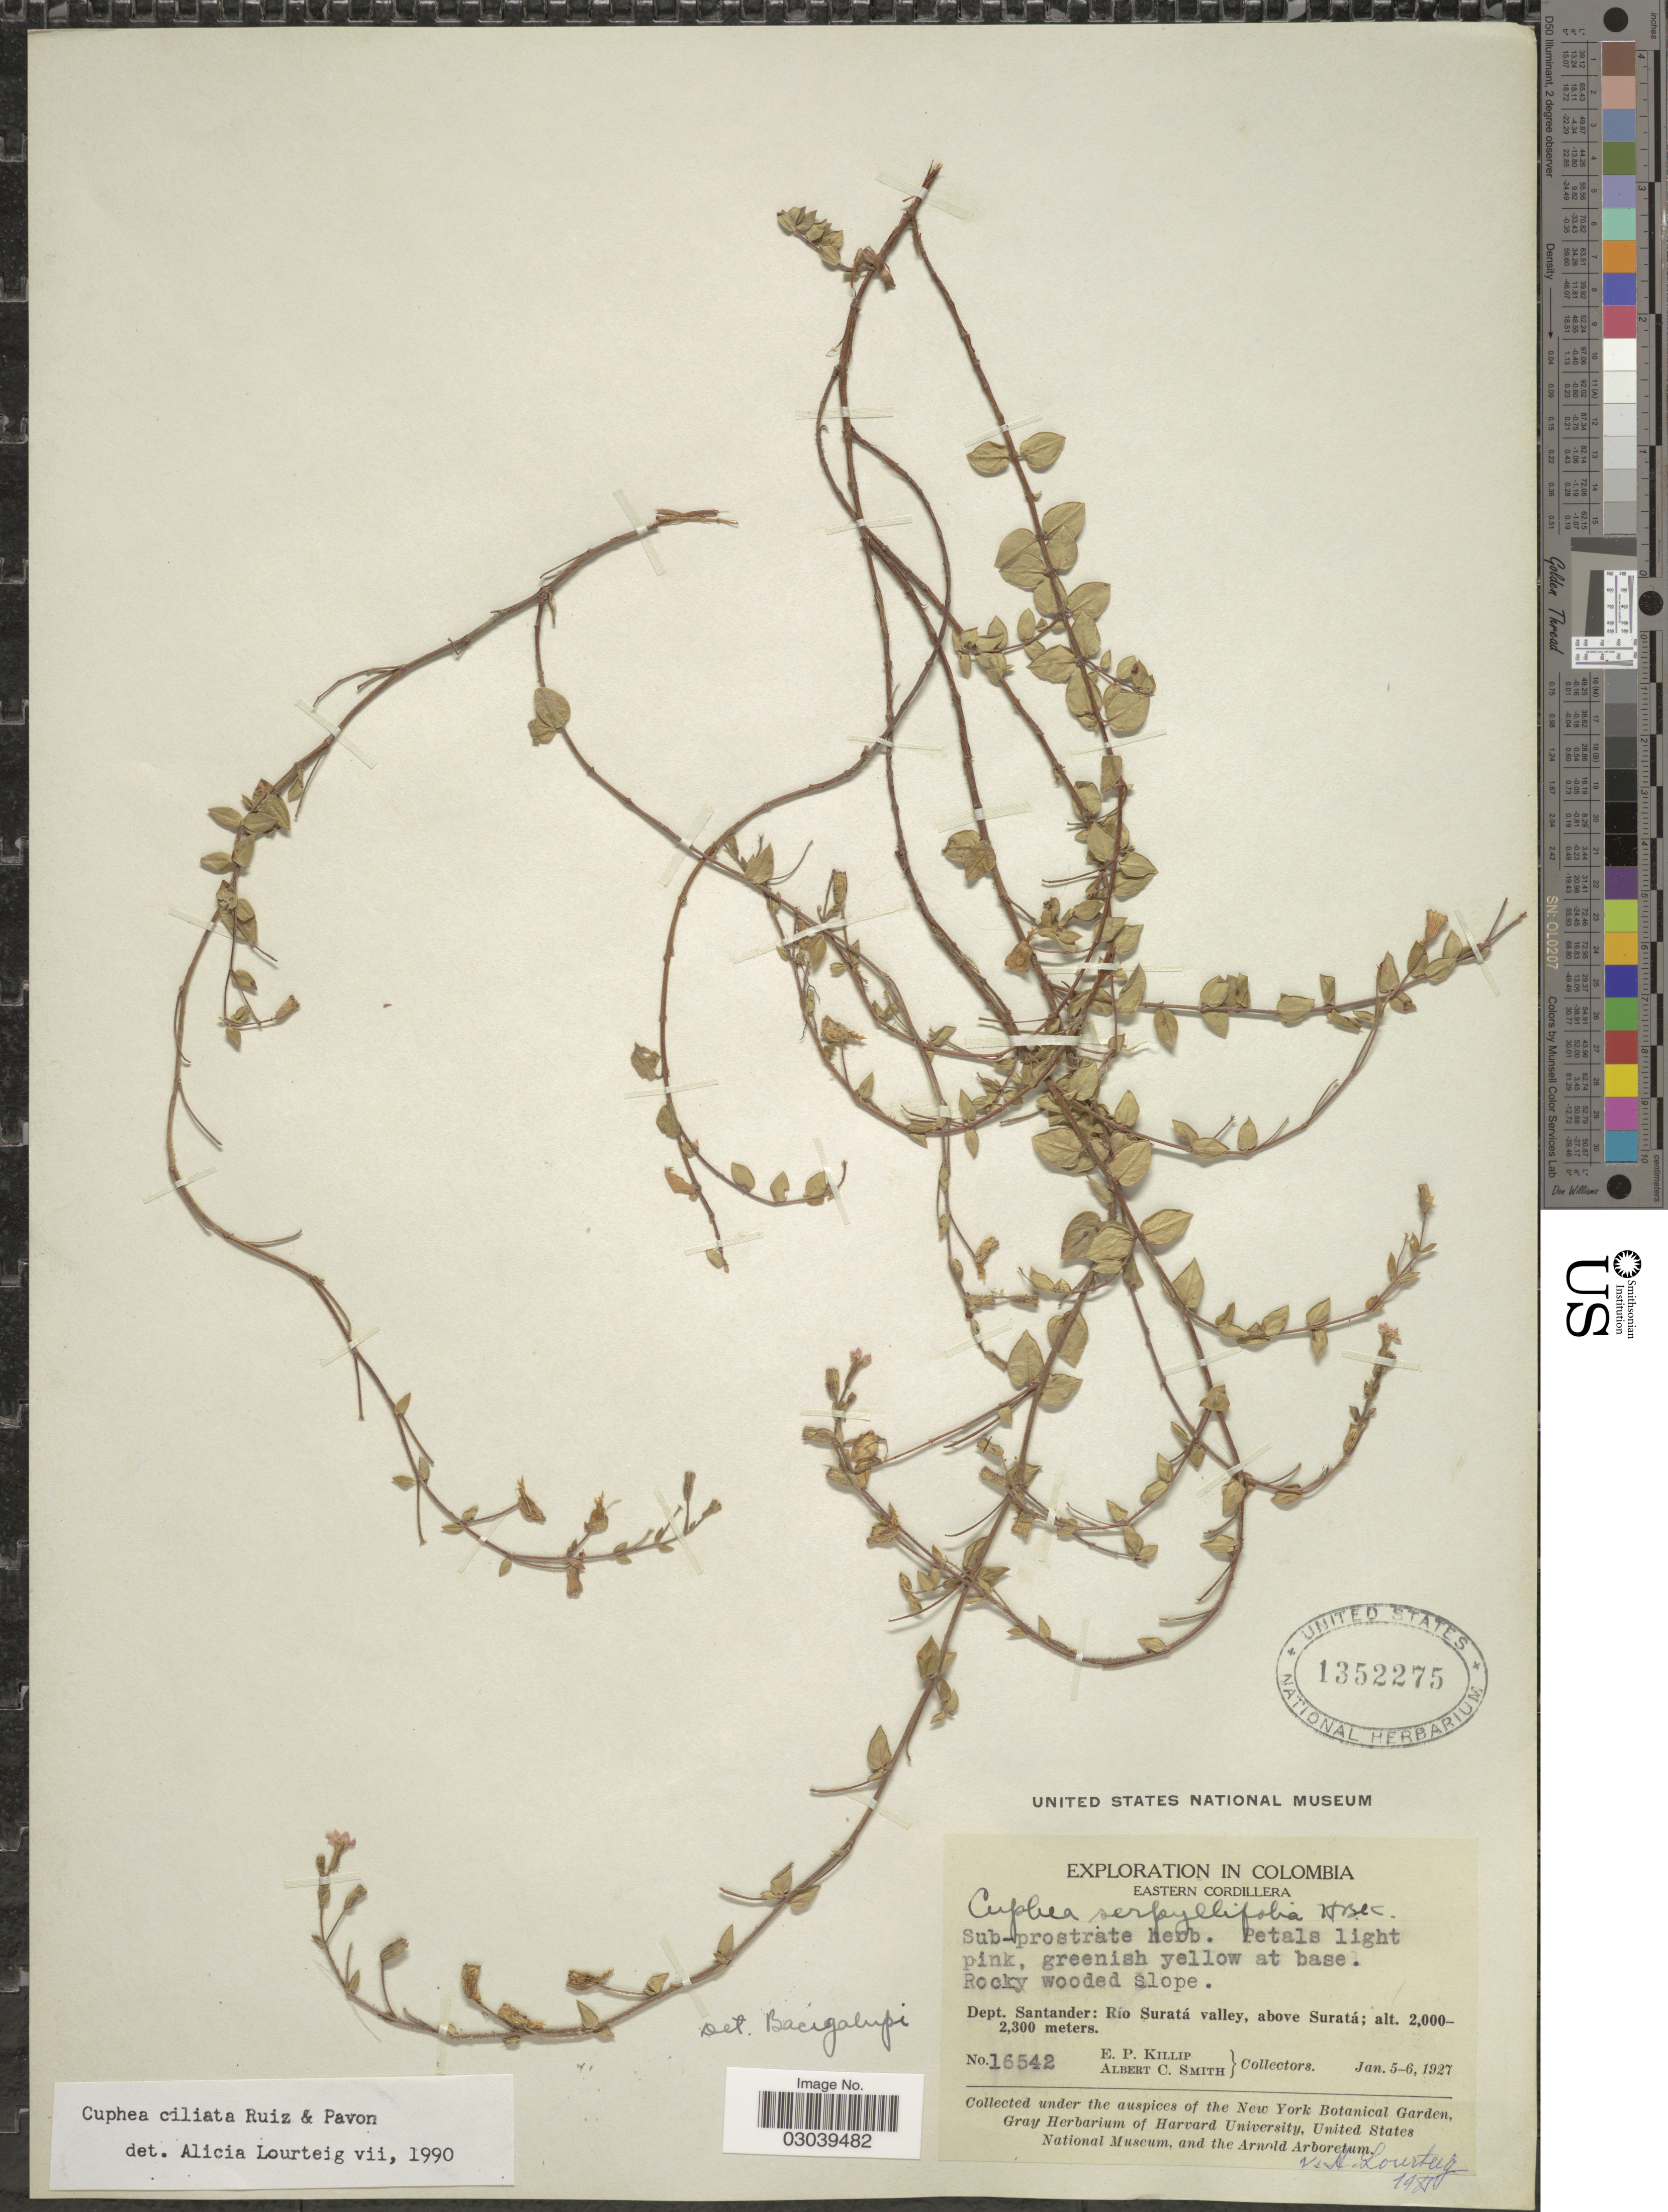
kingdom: Plantae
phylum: Tracheophyta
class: Magnoliopsida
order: Myrtales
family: Lythraceae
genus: Cuphea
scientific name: Cuphea ciliata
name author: Ruiz & Pav.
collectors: E. P. Killip & A. C. Smith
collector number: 16542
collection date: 1927-01-05/1927-01-06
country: Colombia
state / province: Santander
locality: Eastern Cordillera. Dept. Santander: Río Suratá valley, above Suratá.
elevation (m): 2000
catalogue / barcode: US 1352275